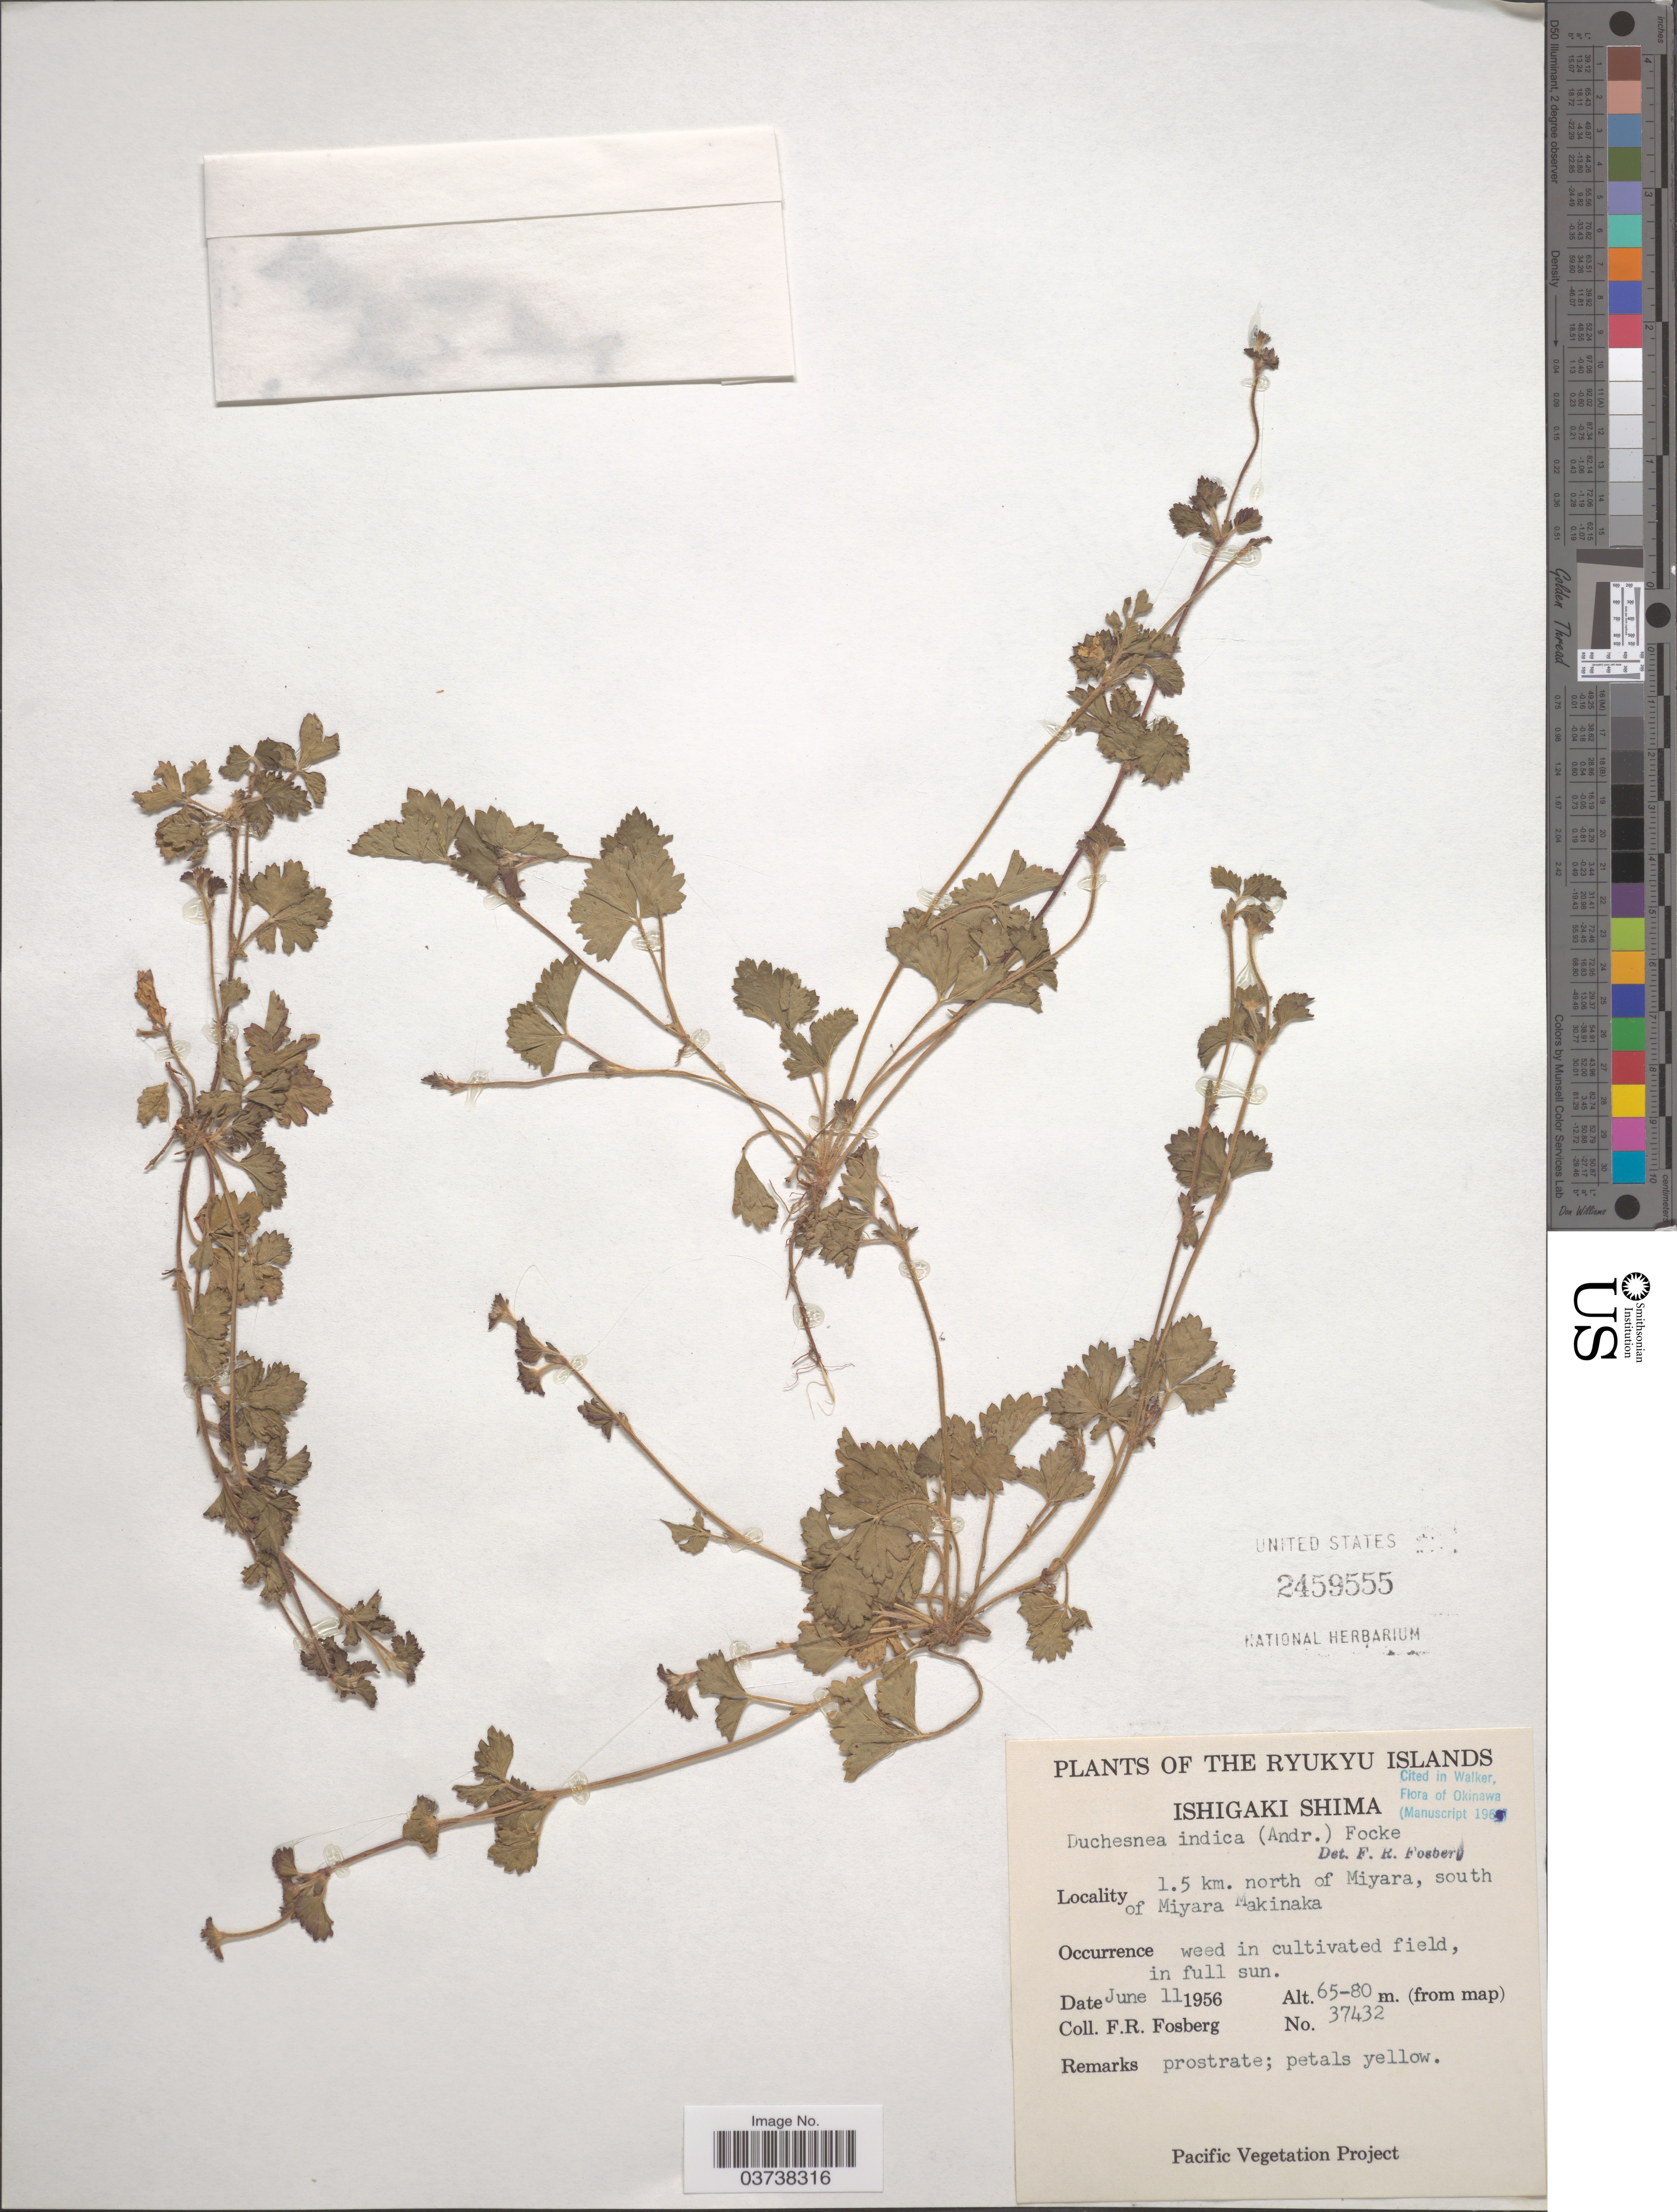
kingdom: Plantae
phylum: Tracheophyta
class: Magnoliopsida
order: Rosales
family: Rosaceae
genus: Potentilla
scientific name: Potentilla indica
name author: (Andrews) Th. Wolf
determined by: Strong, Mark T., (BOT), Smithsonian Institution - National Museum of Natural History (UNITED STATES)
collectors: F. R. Fosberg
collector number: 37432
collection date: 1956-06-11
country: Japan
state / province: Okinawa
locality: The Ryukyu Islands. Ishigaki Shima. 1.5 km. north of Miyara, south of Miyara Makinaka.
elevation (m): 65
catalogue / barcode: US 2459555